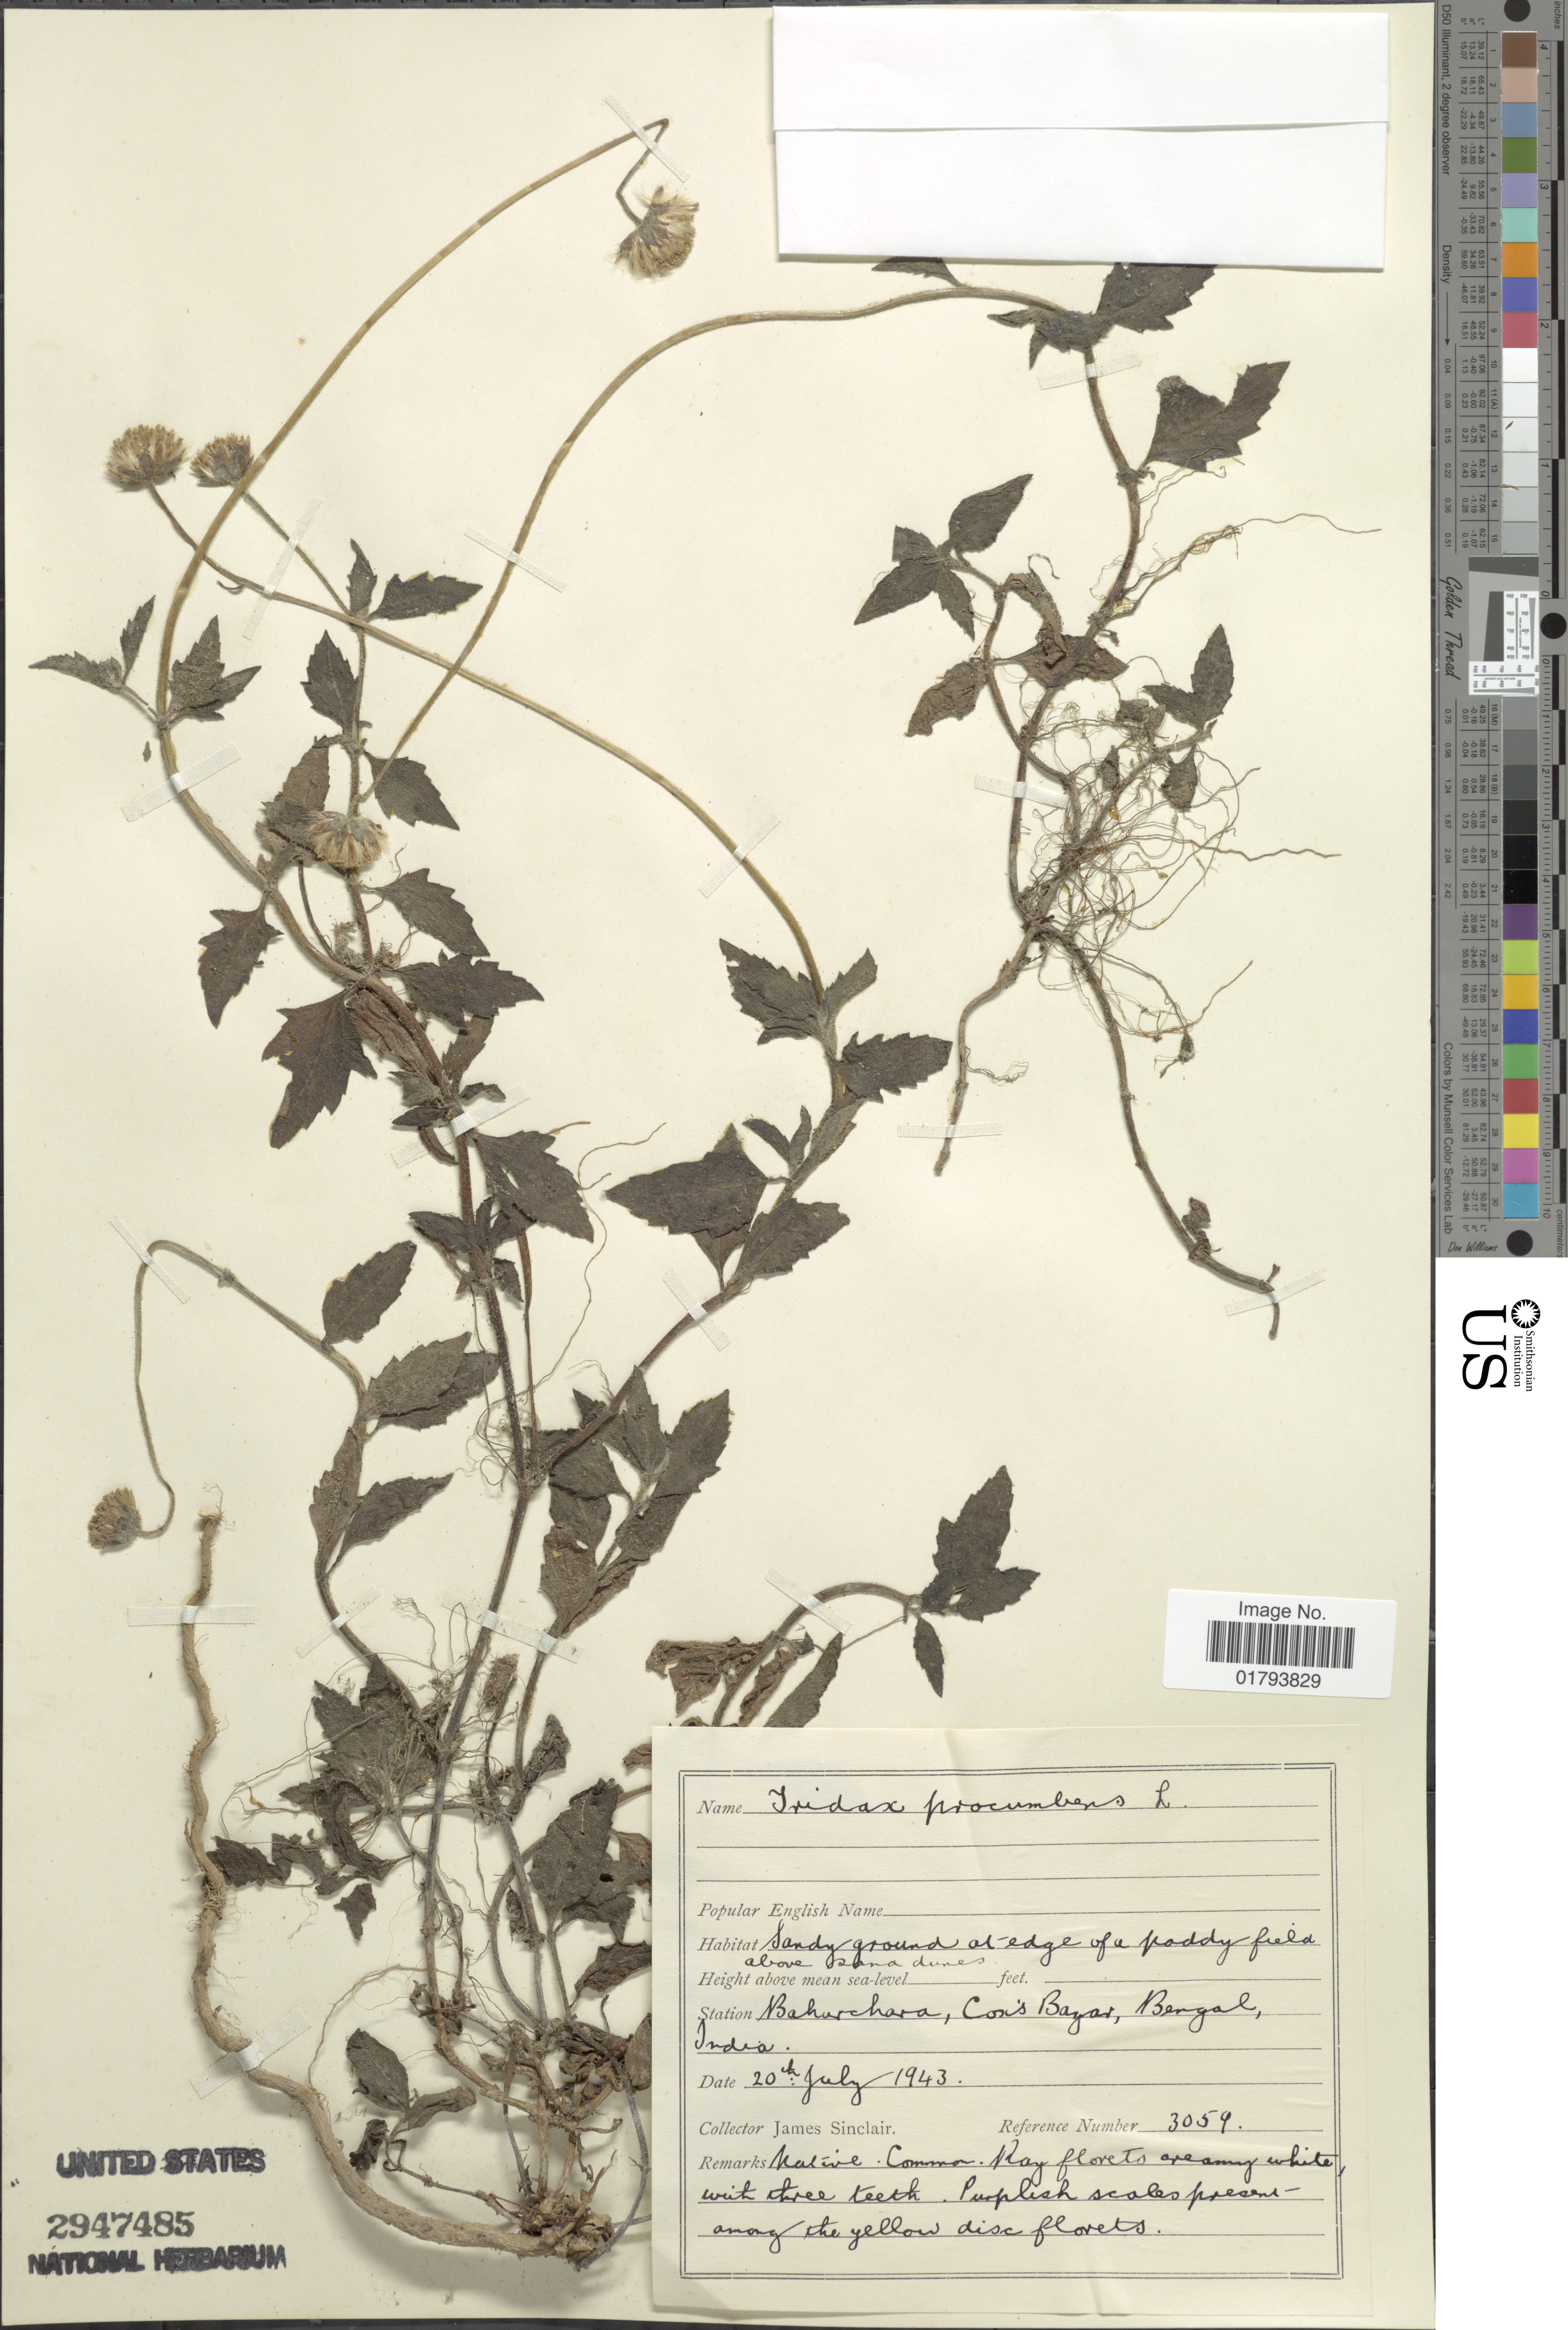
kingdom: Plantae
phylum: Tracheophyta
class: Magnoliopsida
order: Asterales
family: Asteraceae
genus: Tridax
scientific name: Tridax procumbens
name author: L.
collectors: J. Sinclair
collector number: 3059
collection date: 1943-07-20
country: Bangladesh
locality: Baharchara, Cox's Bazar, Bengal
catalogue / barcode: US 2947485